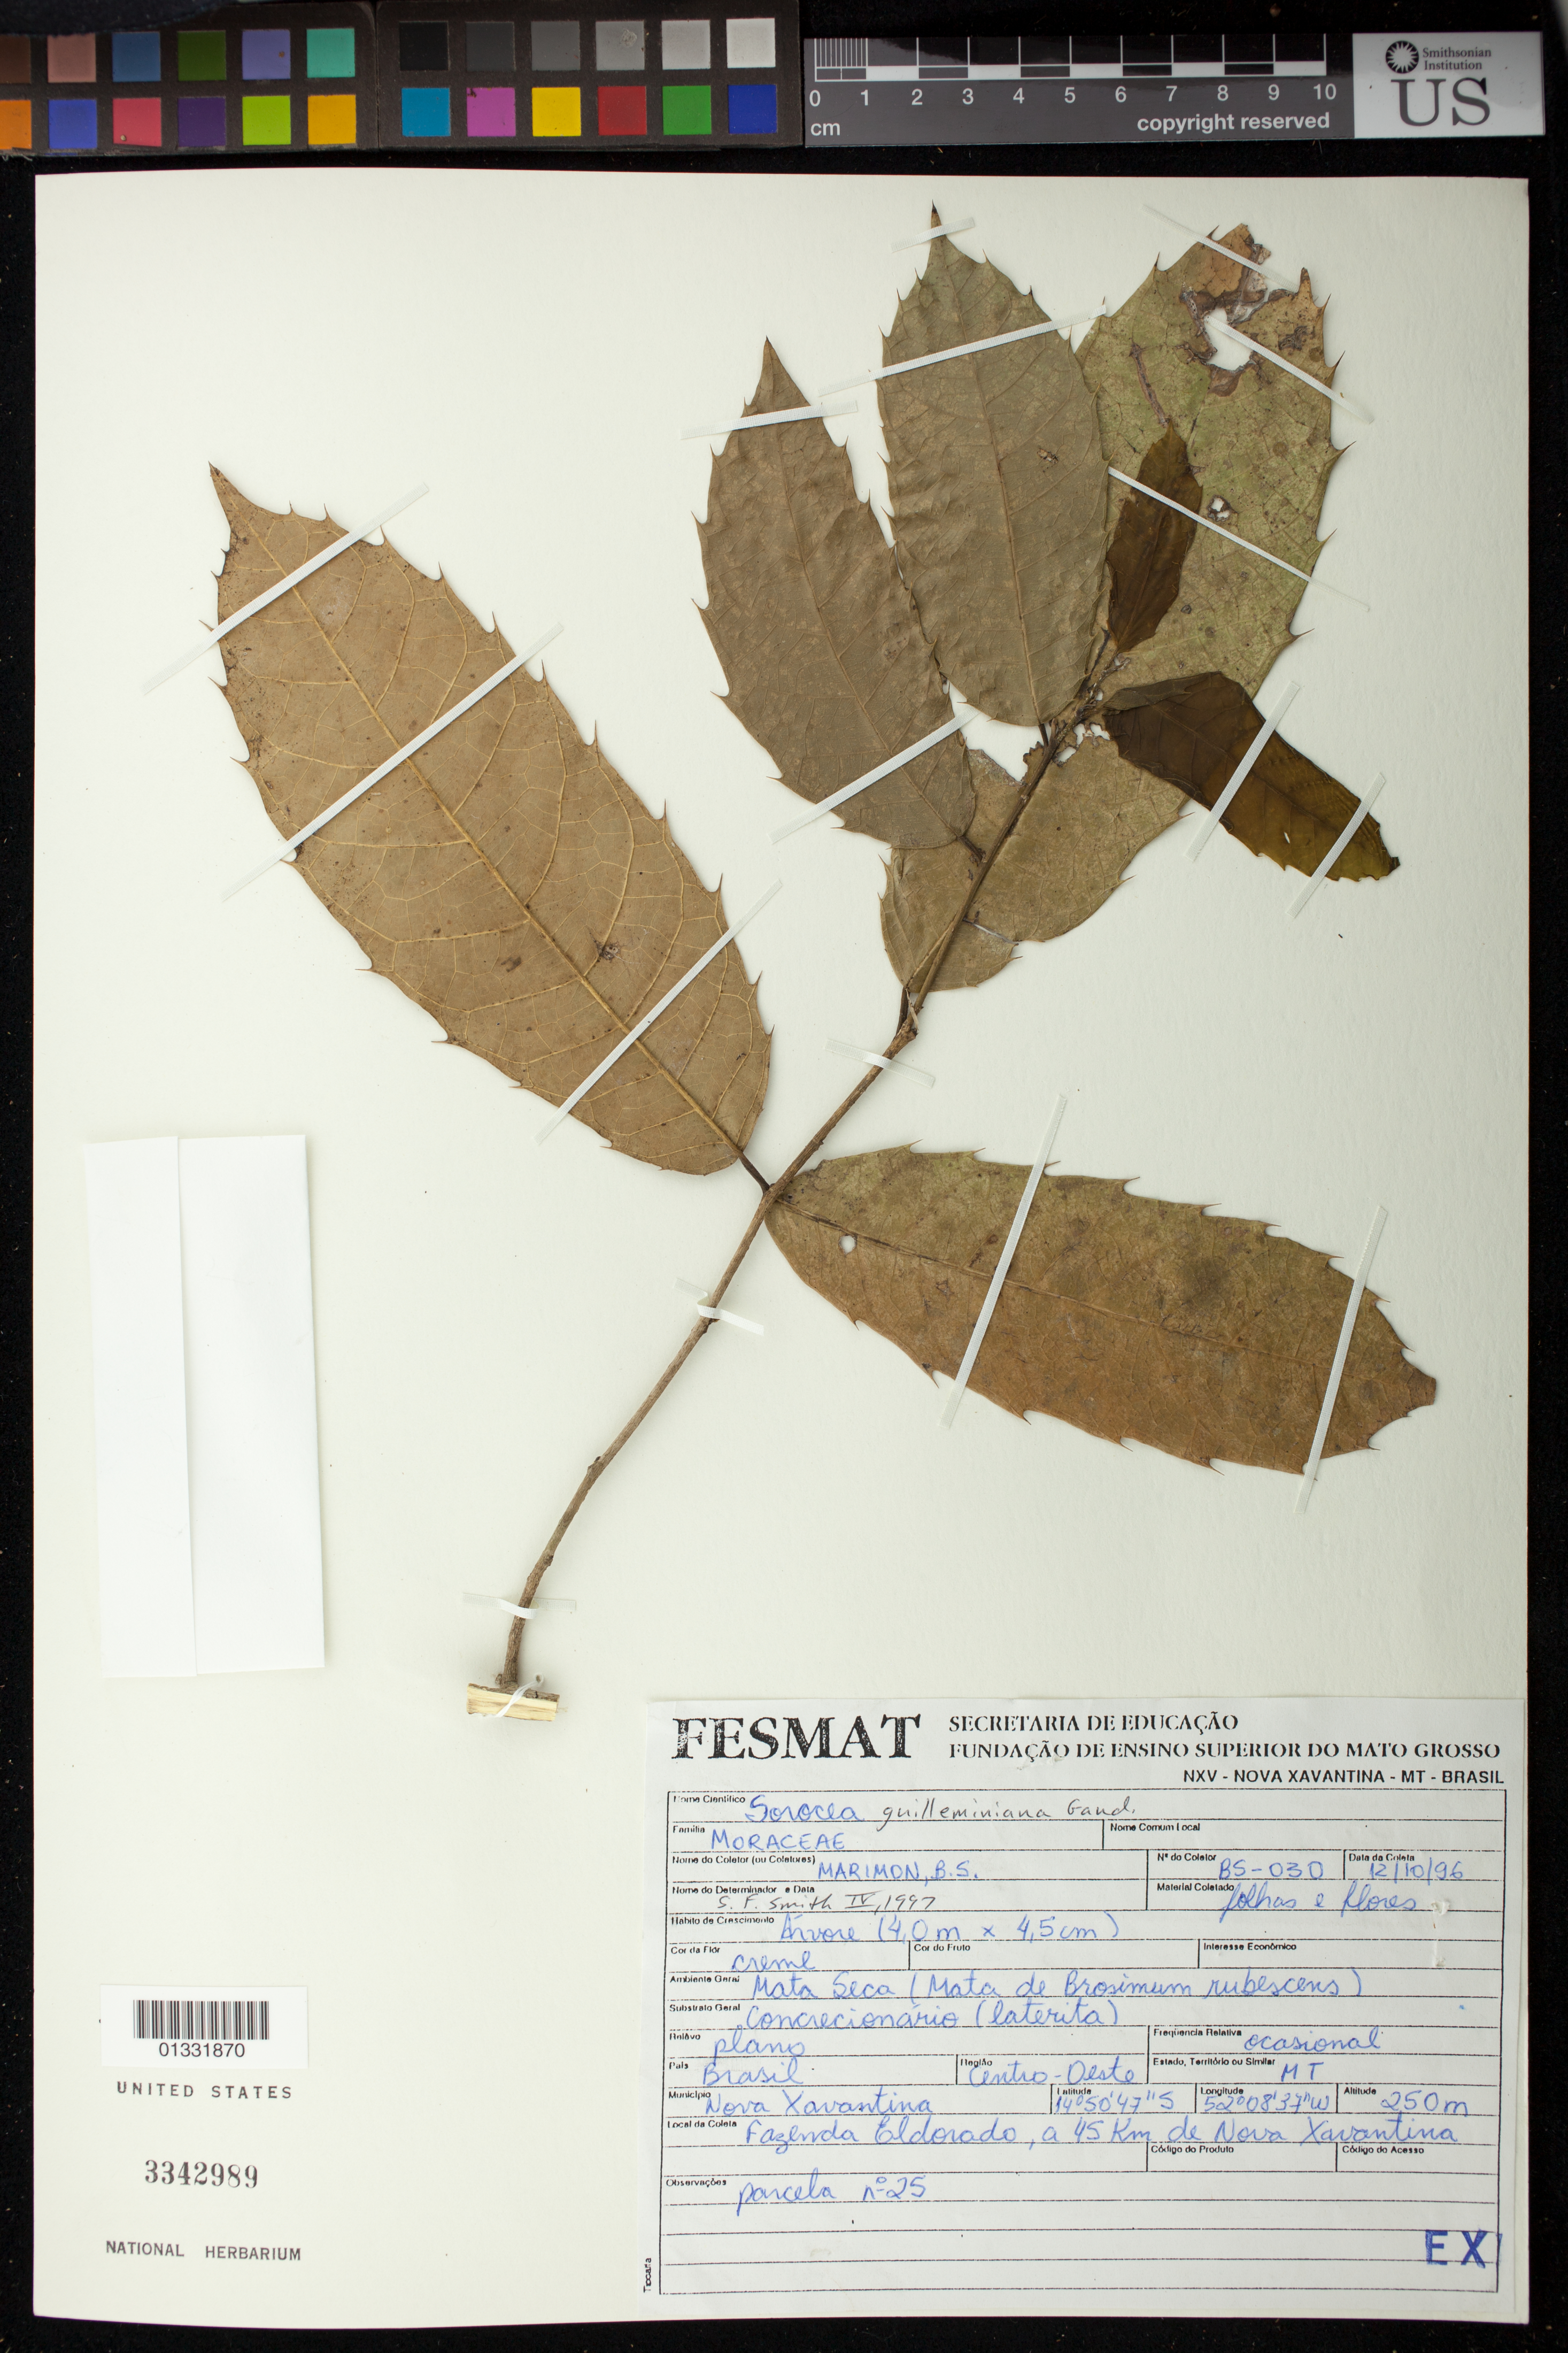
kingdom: Plantae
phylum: Tracheophyta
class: Magnoliopsida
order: Rosales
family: Moraceae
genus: Sorocea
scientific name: Sorocea guilleminiana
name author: Gaudich.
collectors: B. S. Marimon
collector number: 30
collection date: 1996-10-12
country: Brazil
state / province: Mato Grosso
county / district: Nova Xavantina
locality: Fazenda Eldorado, a 45 km de Nova Xavantina. Parcela no. 25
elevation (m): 250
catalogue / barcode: US 3342989